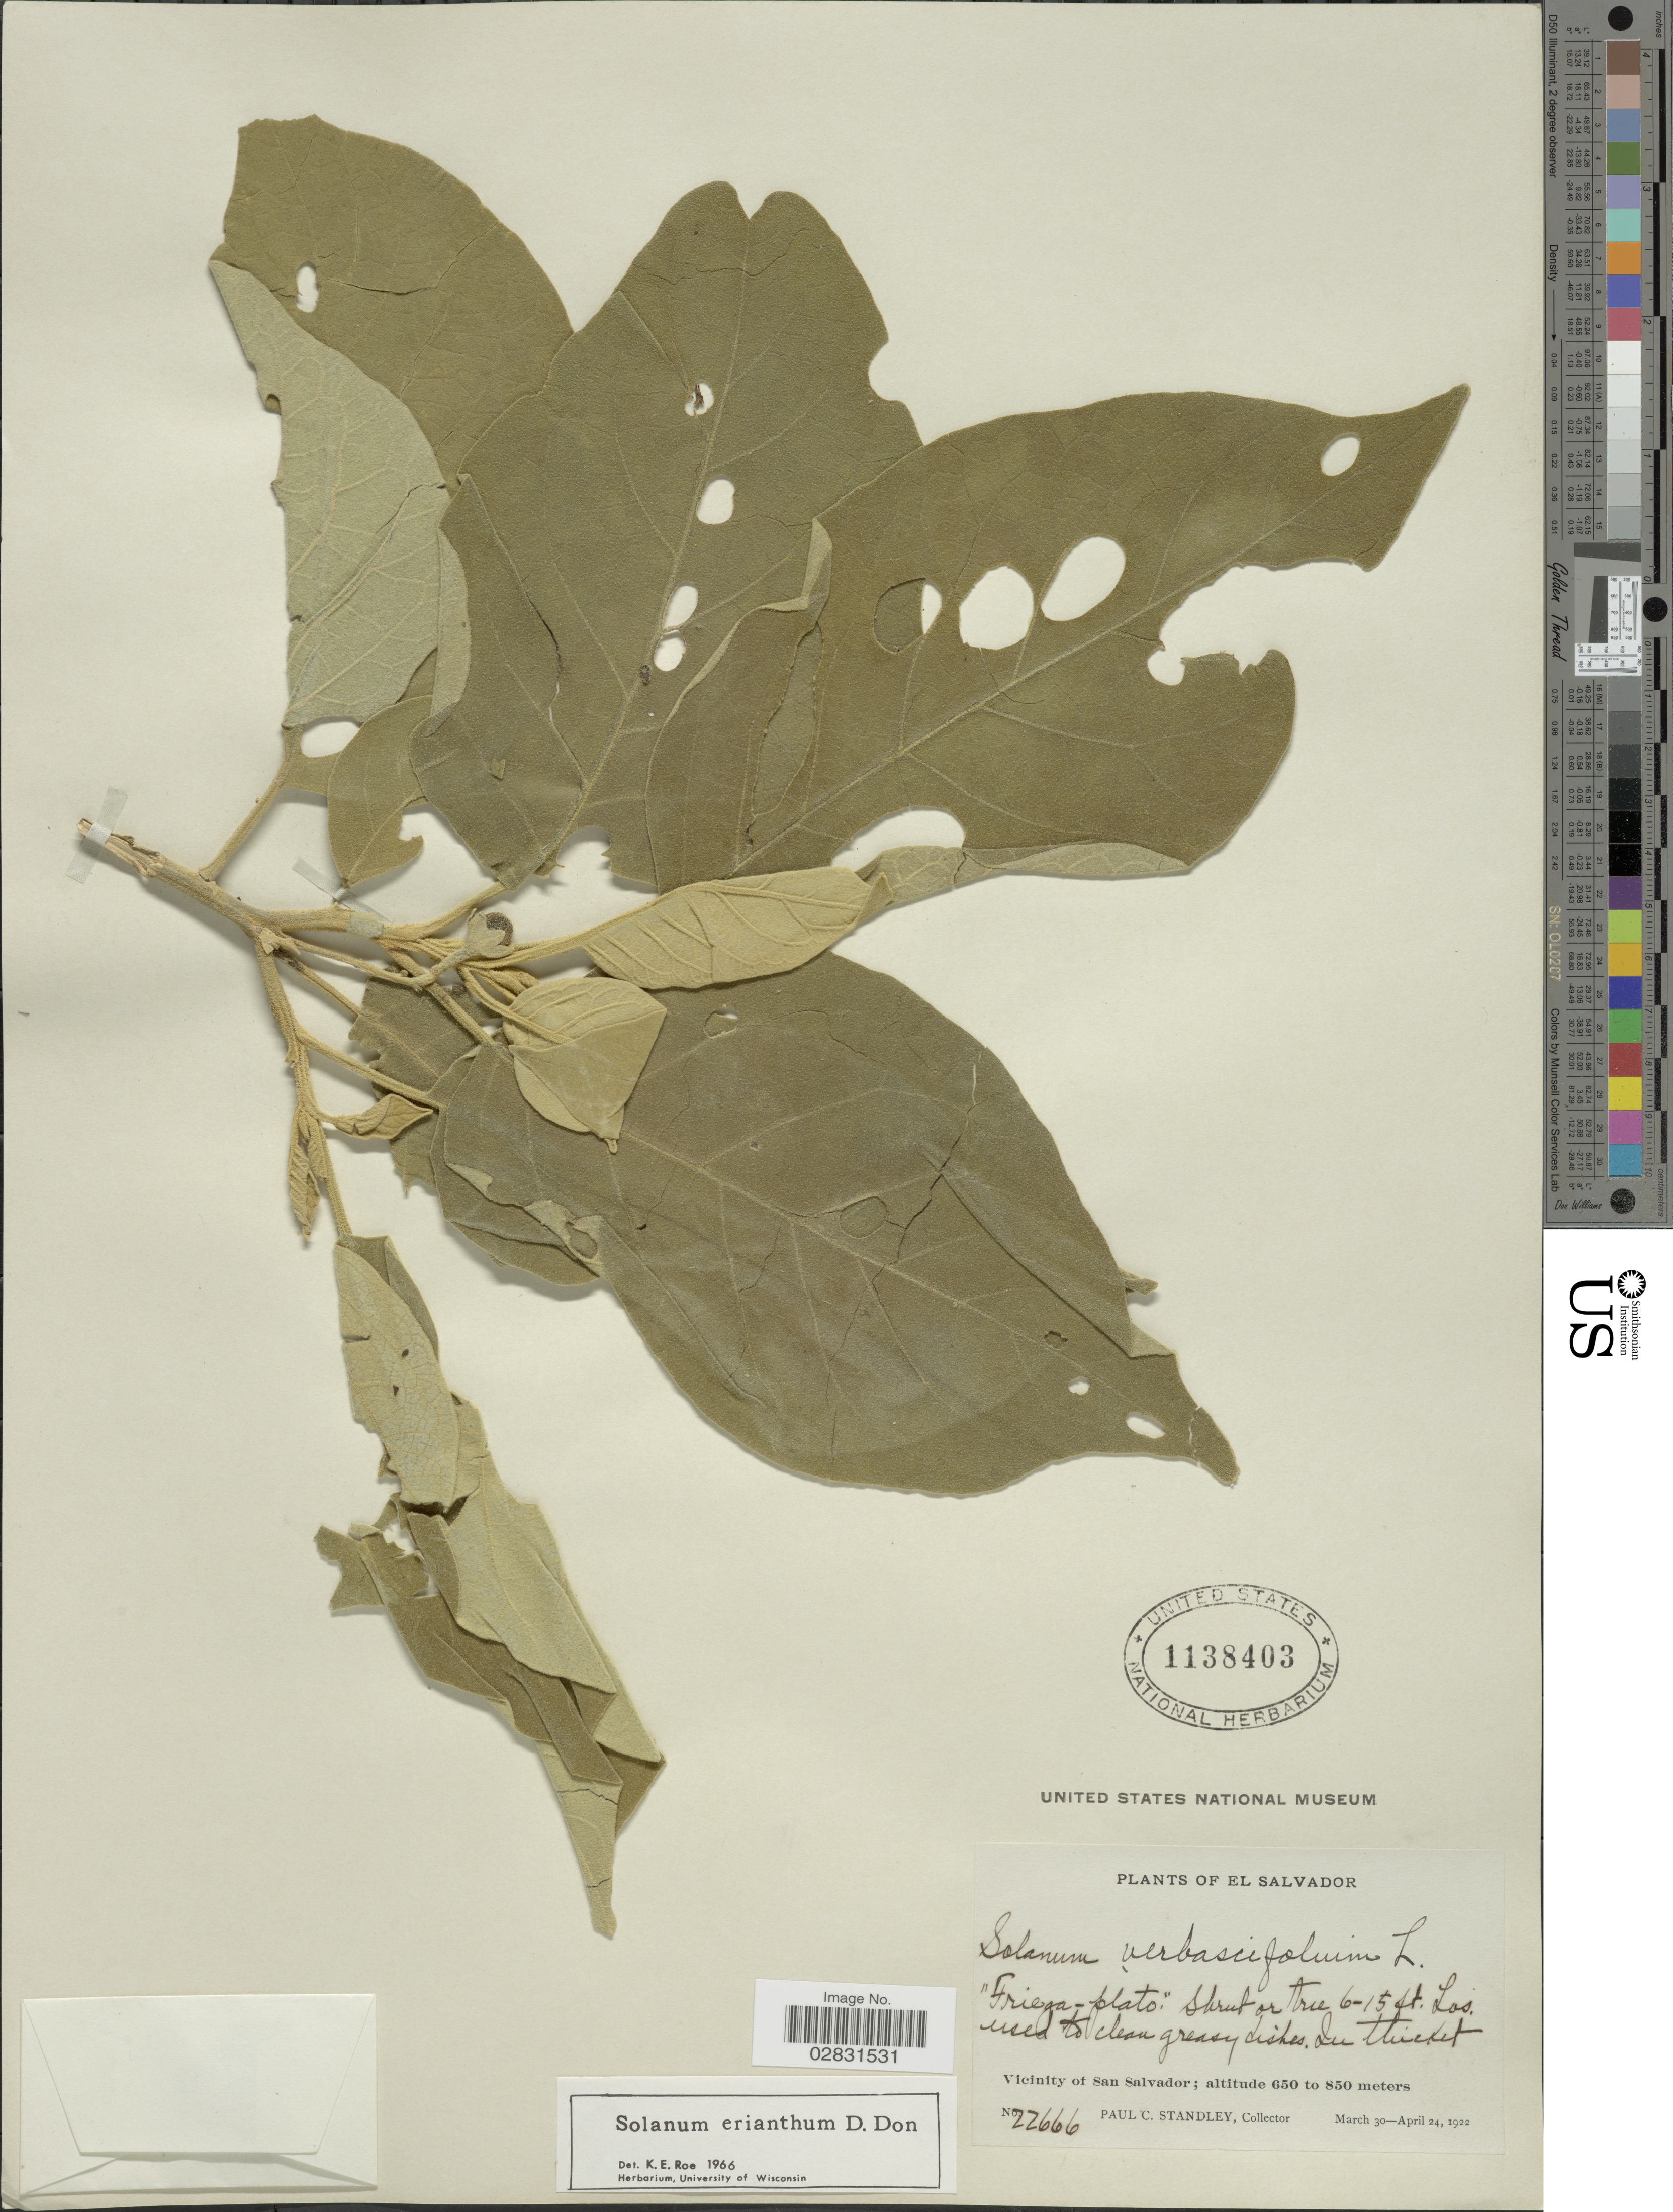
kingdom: Plantae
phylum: Tracheophyta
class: Magnoliopsida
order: Solanales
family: Solanaceae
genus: Solanum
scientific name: Solanum erianthum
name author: D. Don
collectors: P. C. Standley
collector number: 22666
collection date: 1922-03-30/1922-04-24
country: El Salvador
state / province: San Salvador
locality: Vicinity of San Salvador.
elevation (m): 650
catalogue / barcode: US 1138403